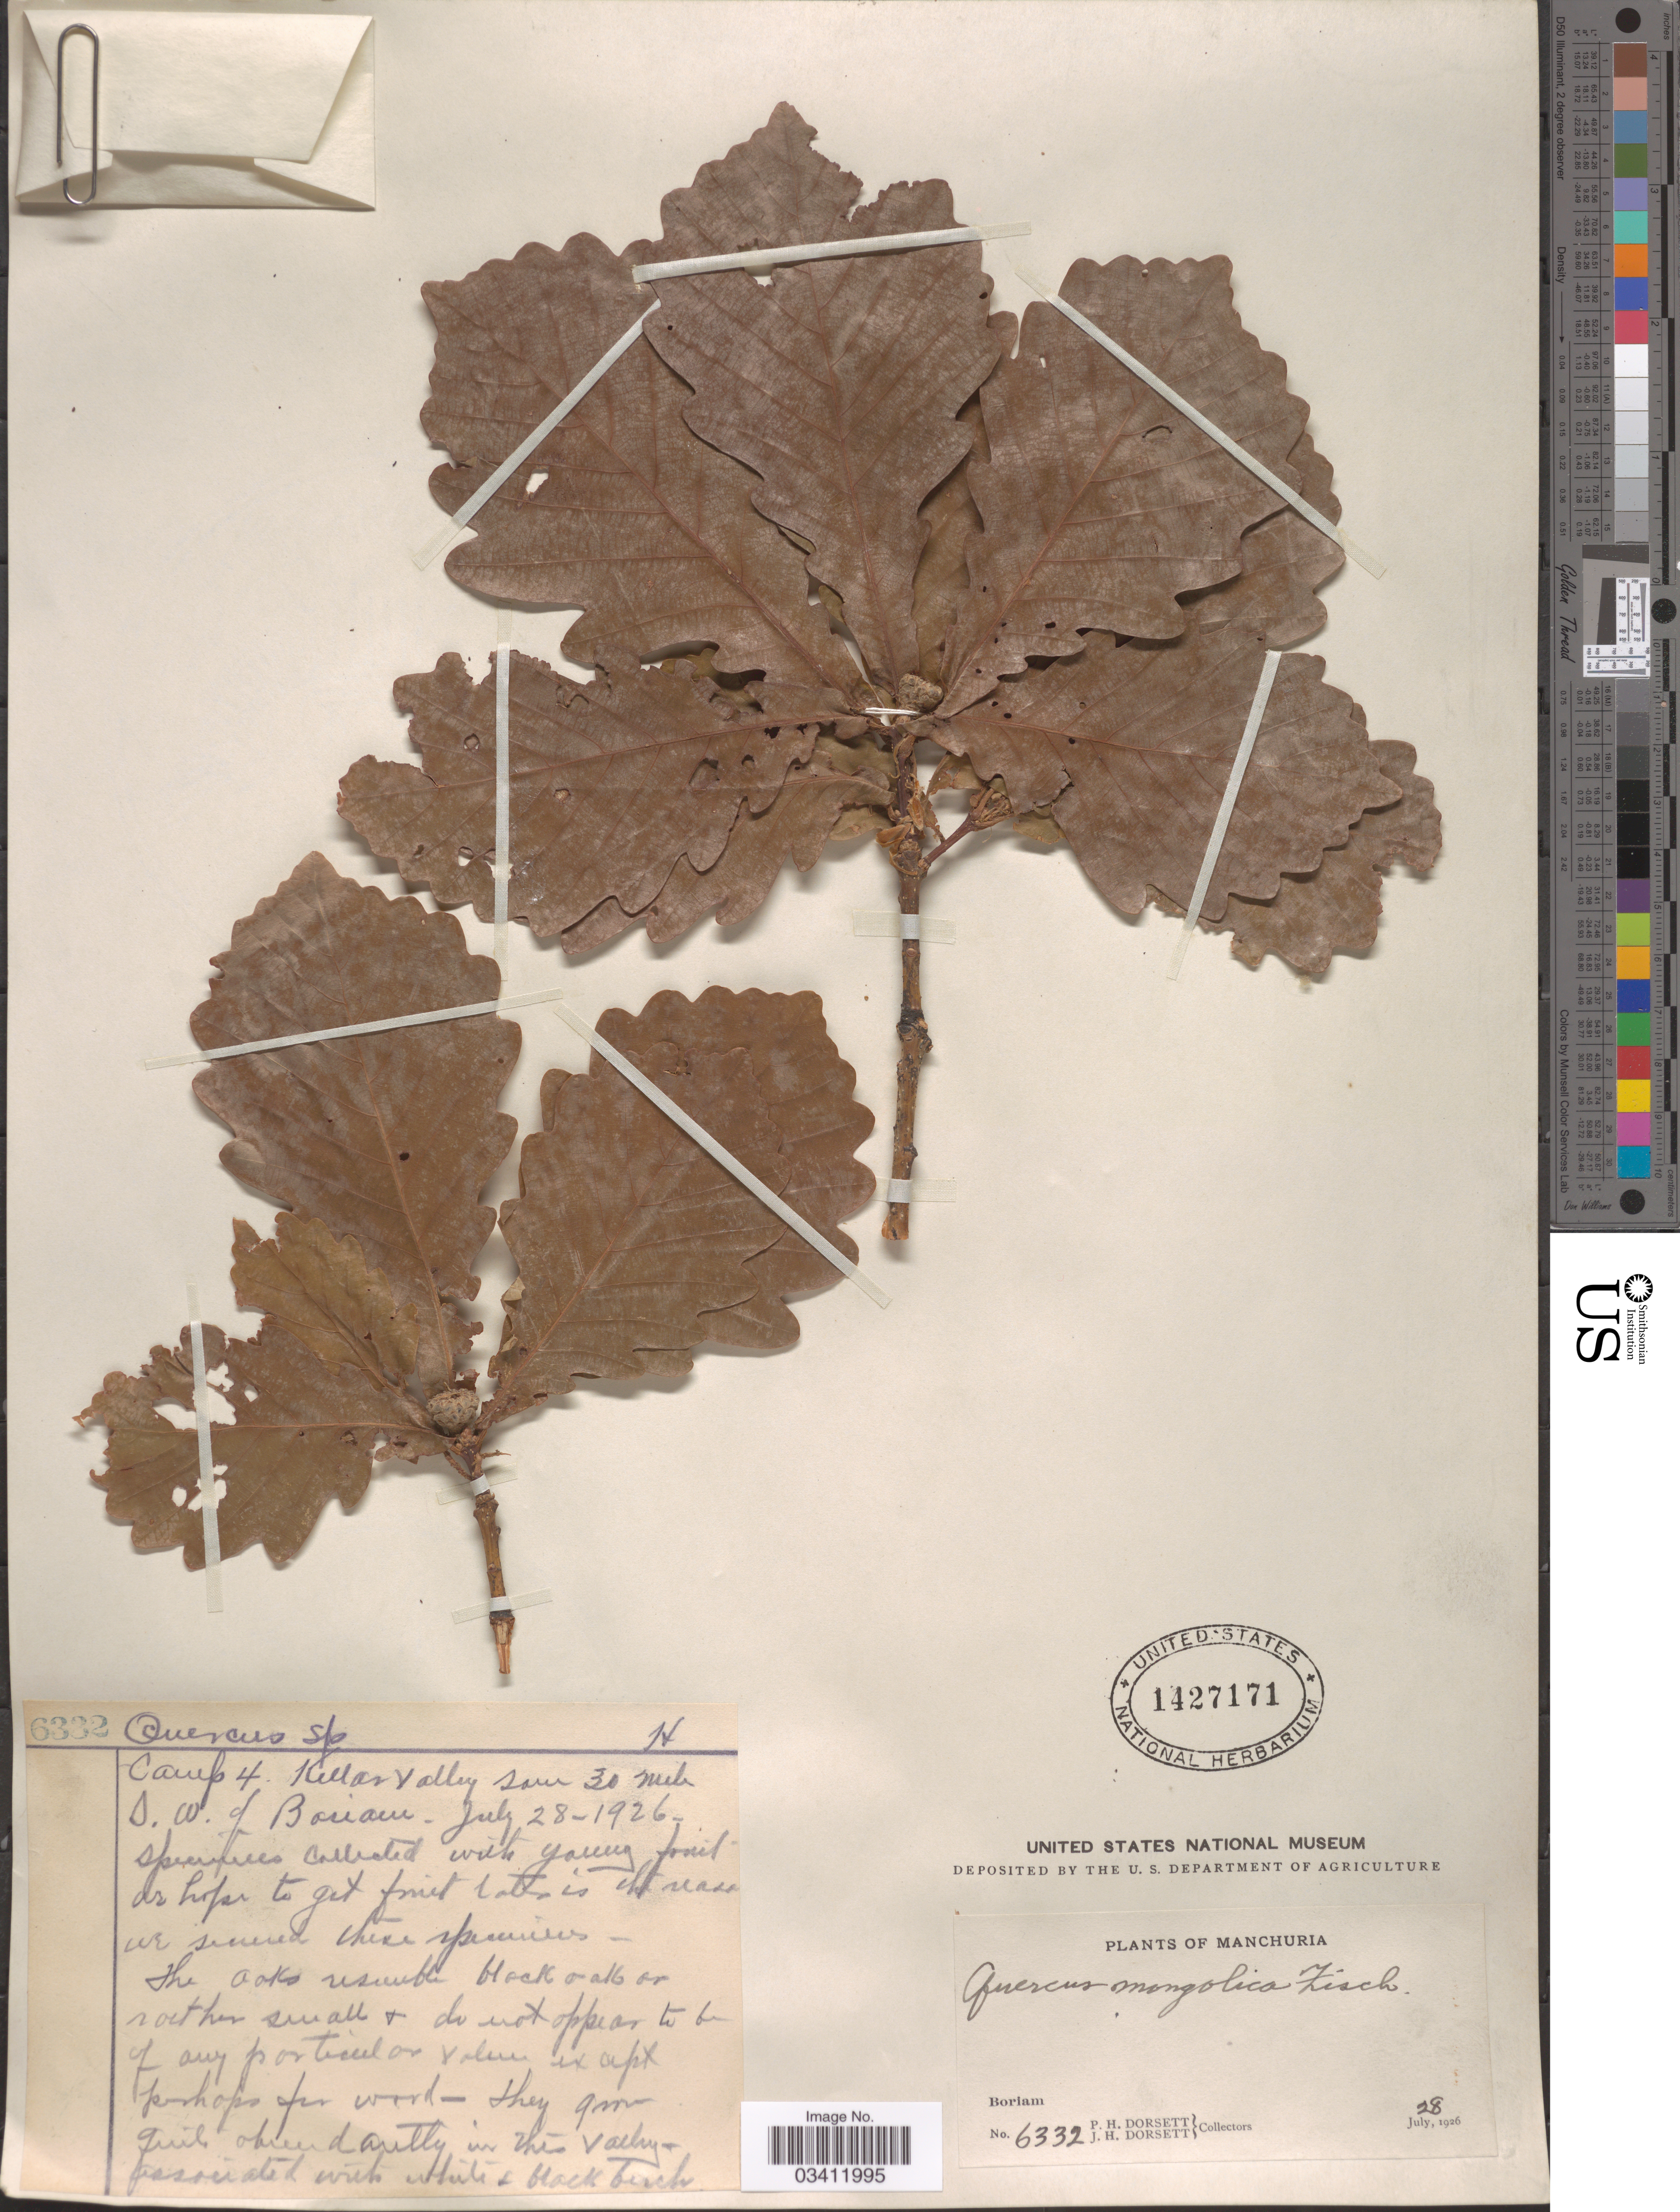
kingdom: Plantae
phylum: Tracheophyta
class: Magnoliopsida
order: Fagales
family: Fagaceae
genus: Quercus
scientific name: Quercus mongolica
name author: Fisch. ex Ledeb.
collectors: P. H. Dorsett & J. Dorsett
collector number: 6332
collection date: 1926-07-28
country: China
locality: Manchuria. Boriam. Camp 4. Killar [interpreted] Valley Sam 30 mile S.W. of Boriam. Boriam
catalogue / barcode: US 1427171